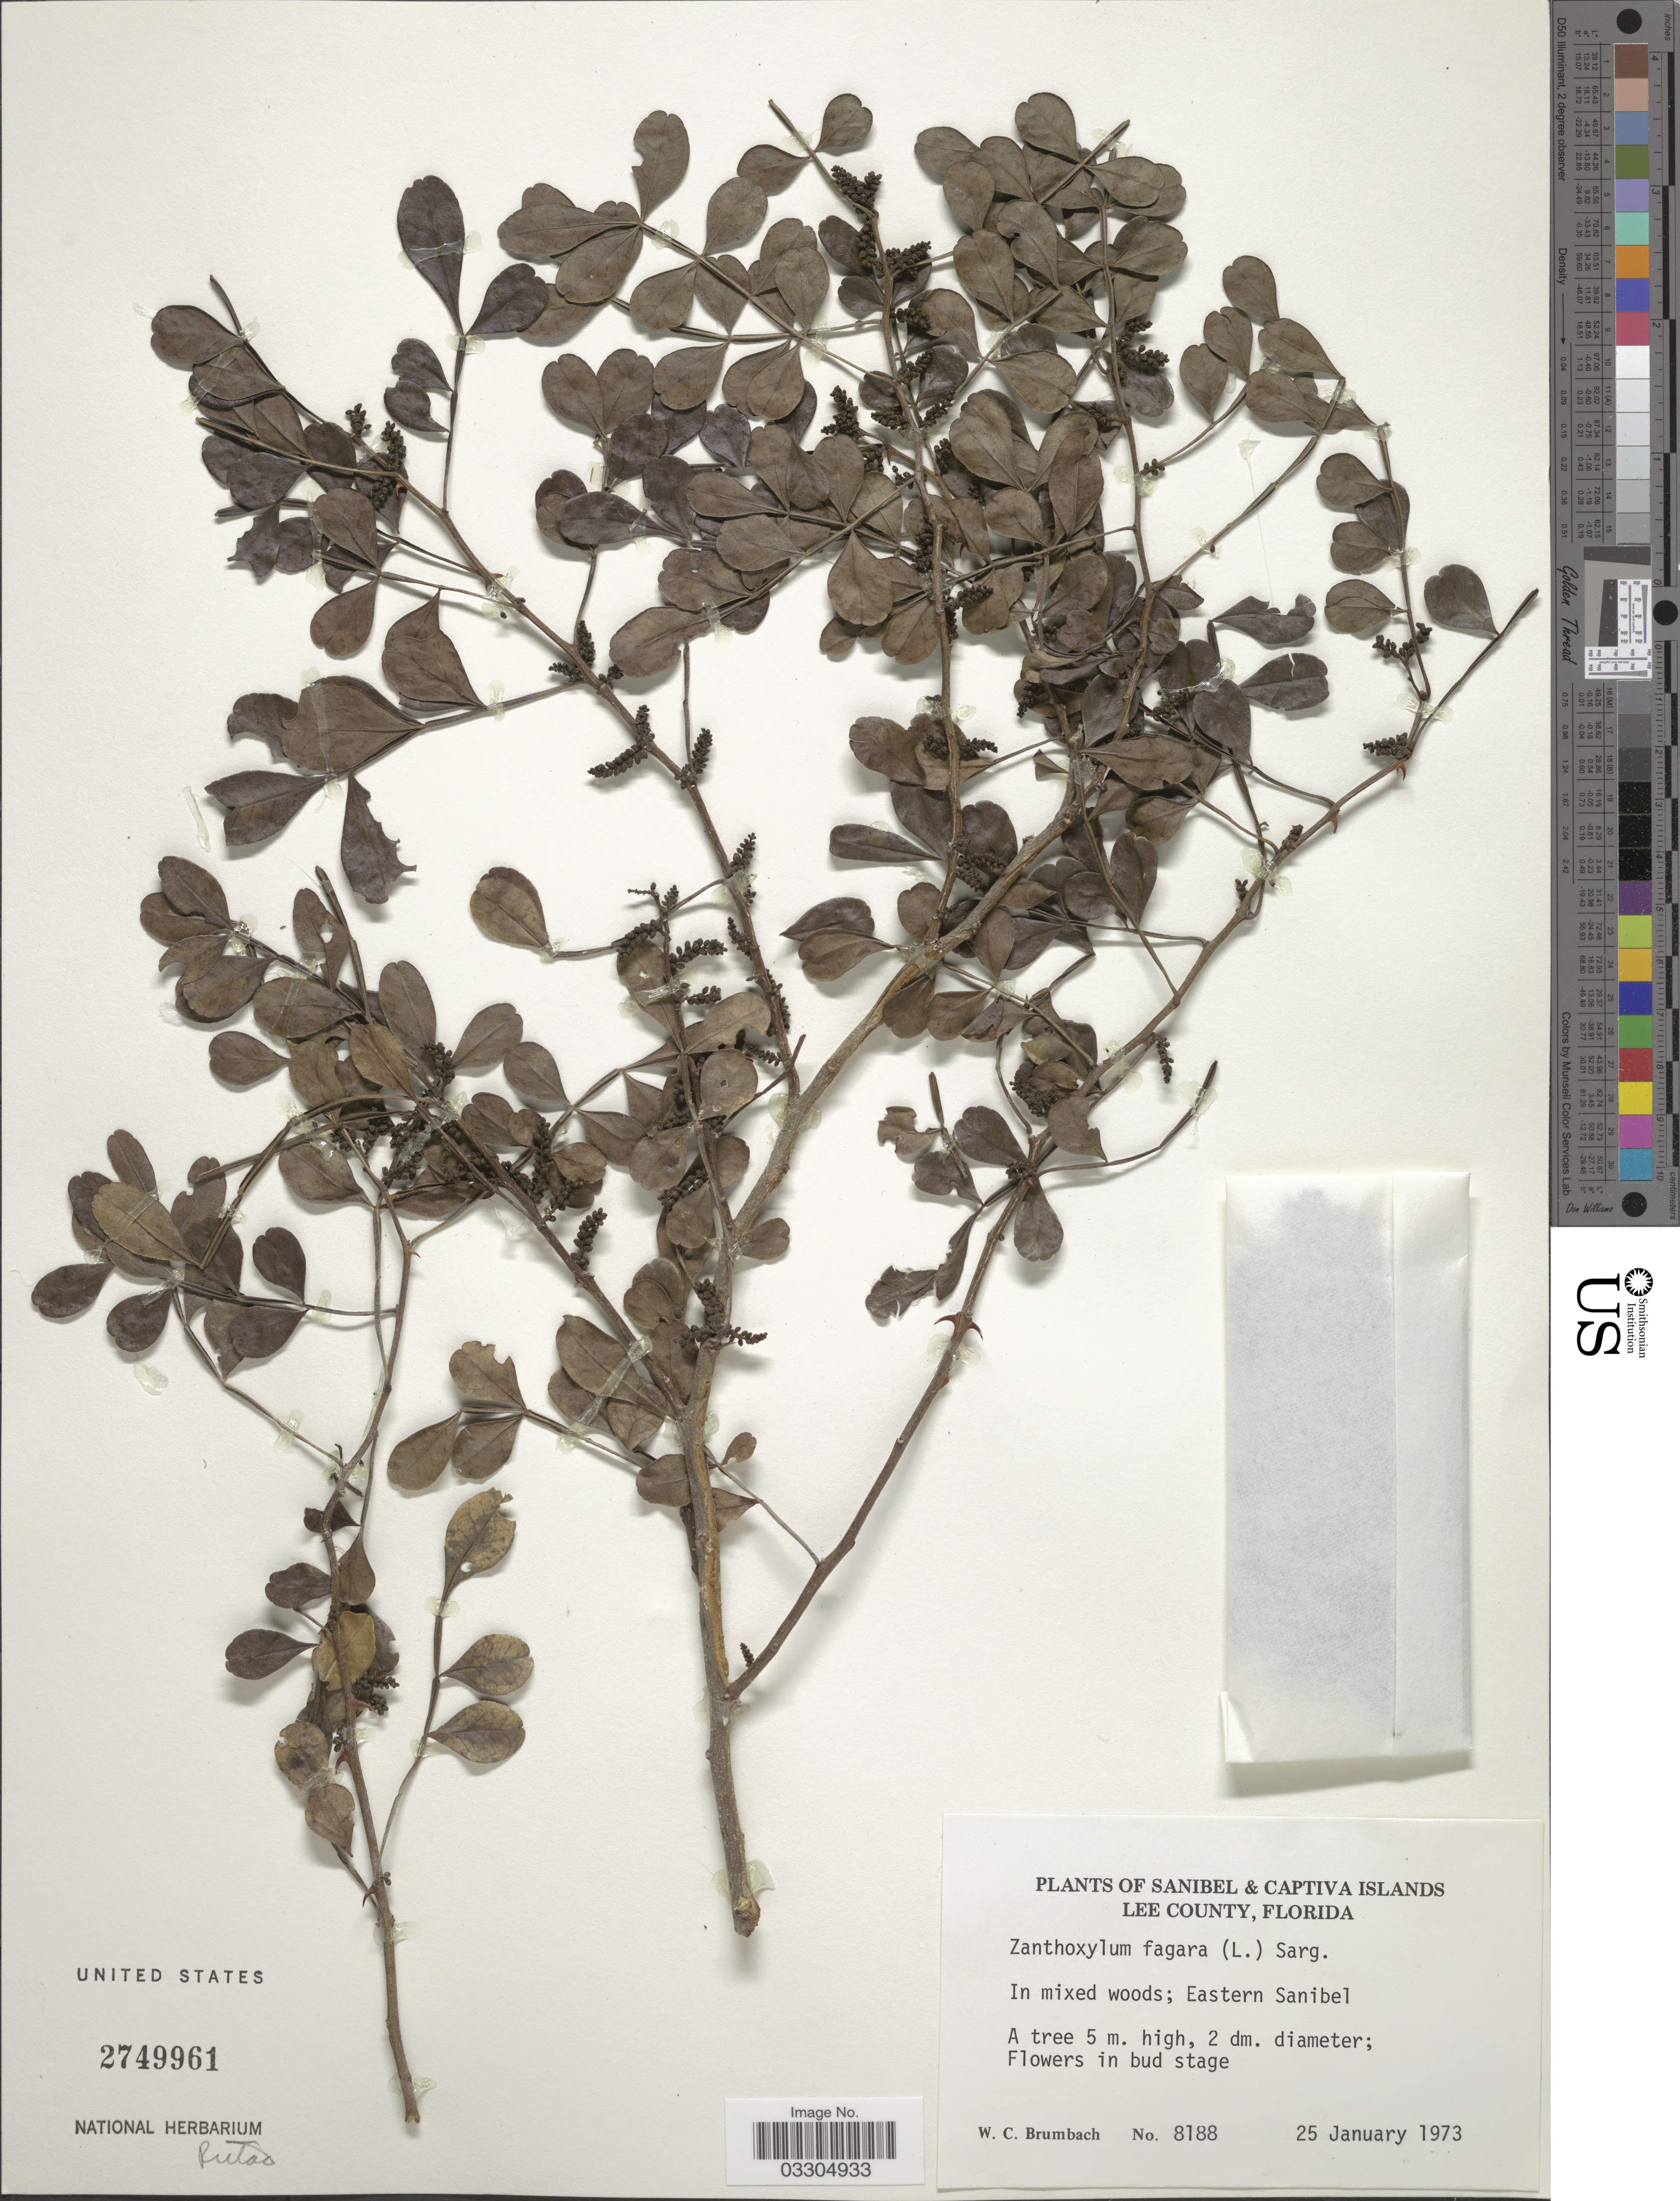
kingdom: Plantae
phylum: Tracheophyta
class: Magnoliopsida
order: Sapindales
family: Rutaceae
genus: Zanthoxylum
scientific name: Zanthoxylum fagara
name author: (L.) Sarg.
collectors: W. C. Brumbach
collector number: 8188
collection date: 1973-01-25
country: United States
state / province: Florida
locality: Sanibel & Captiva Islands. Eastern Sanibel.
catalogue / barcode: US 2749961